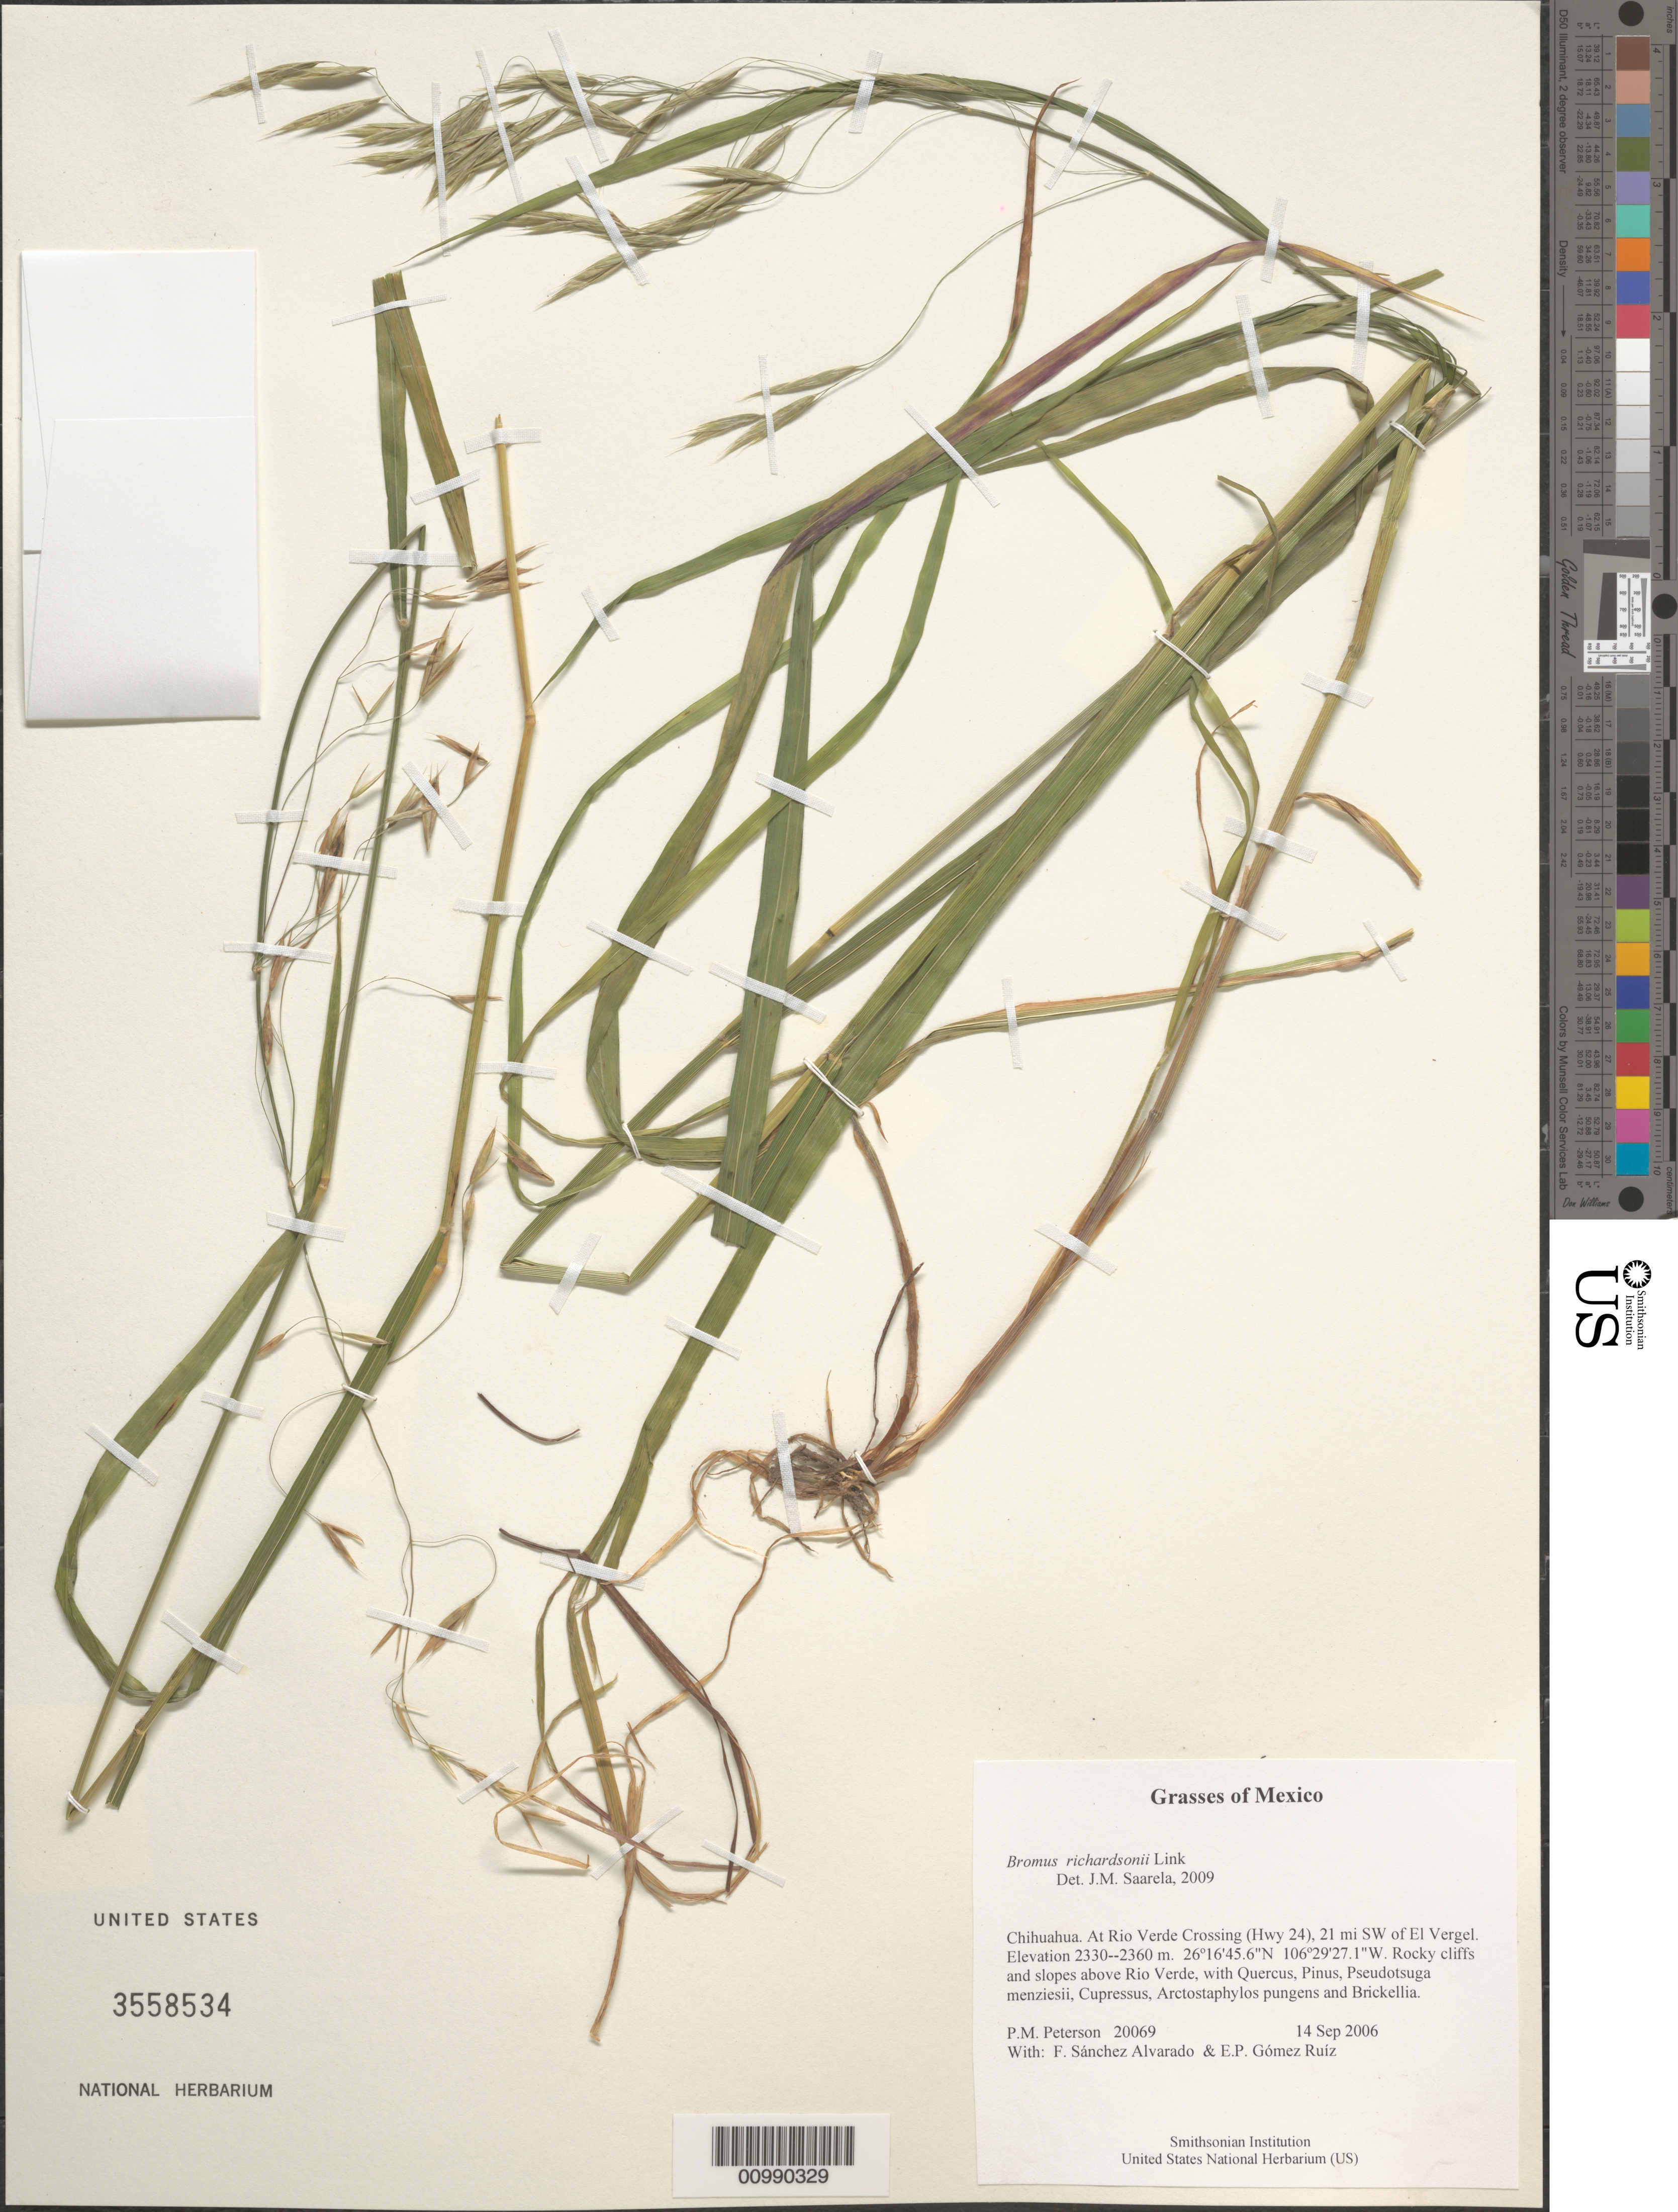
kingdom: Plantae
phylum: Tracheophyta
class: Liliopsida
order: Poales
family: Poaceae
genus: Bromus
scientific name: Bromus richardsonii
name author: Link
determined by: Saarela, J. M., (CAN), Canadian Museum of Nature (CANADA)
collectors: P. M. Peterson, F. Sánchez Alvarado & E. Gómez Ruíz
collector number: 20069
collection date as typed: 14 Sep 2006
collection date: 2006-09-14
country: Mexico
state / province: Chihuahua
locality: At Rio Verde Crossing (Hwy 24), 21 mi SW of El Vergel.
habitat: Rocky cliffs and slopes above Rio Verde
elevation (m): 2330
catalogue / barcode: US 3558534